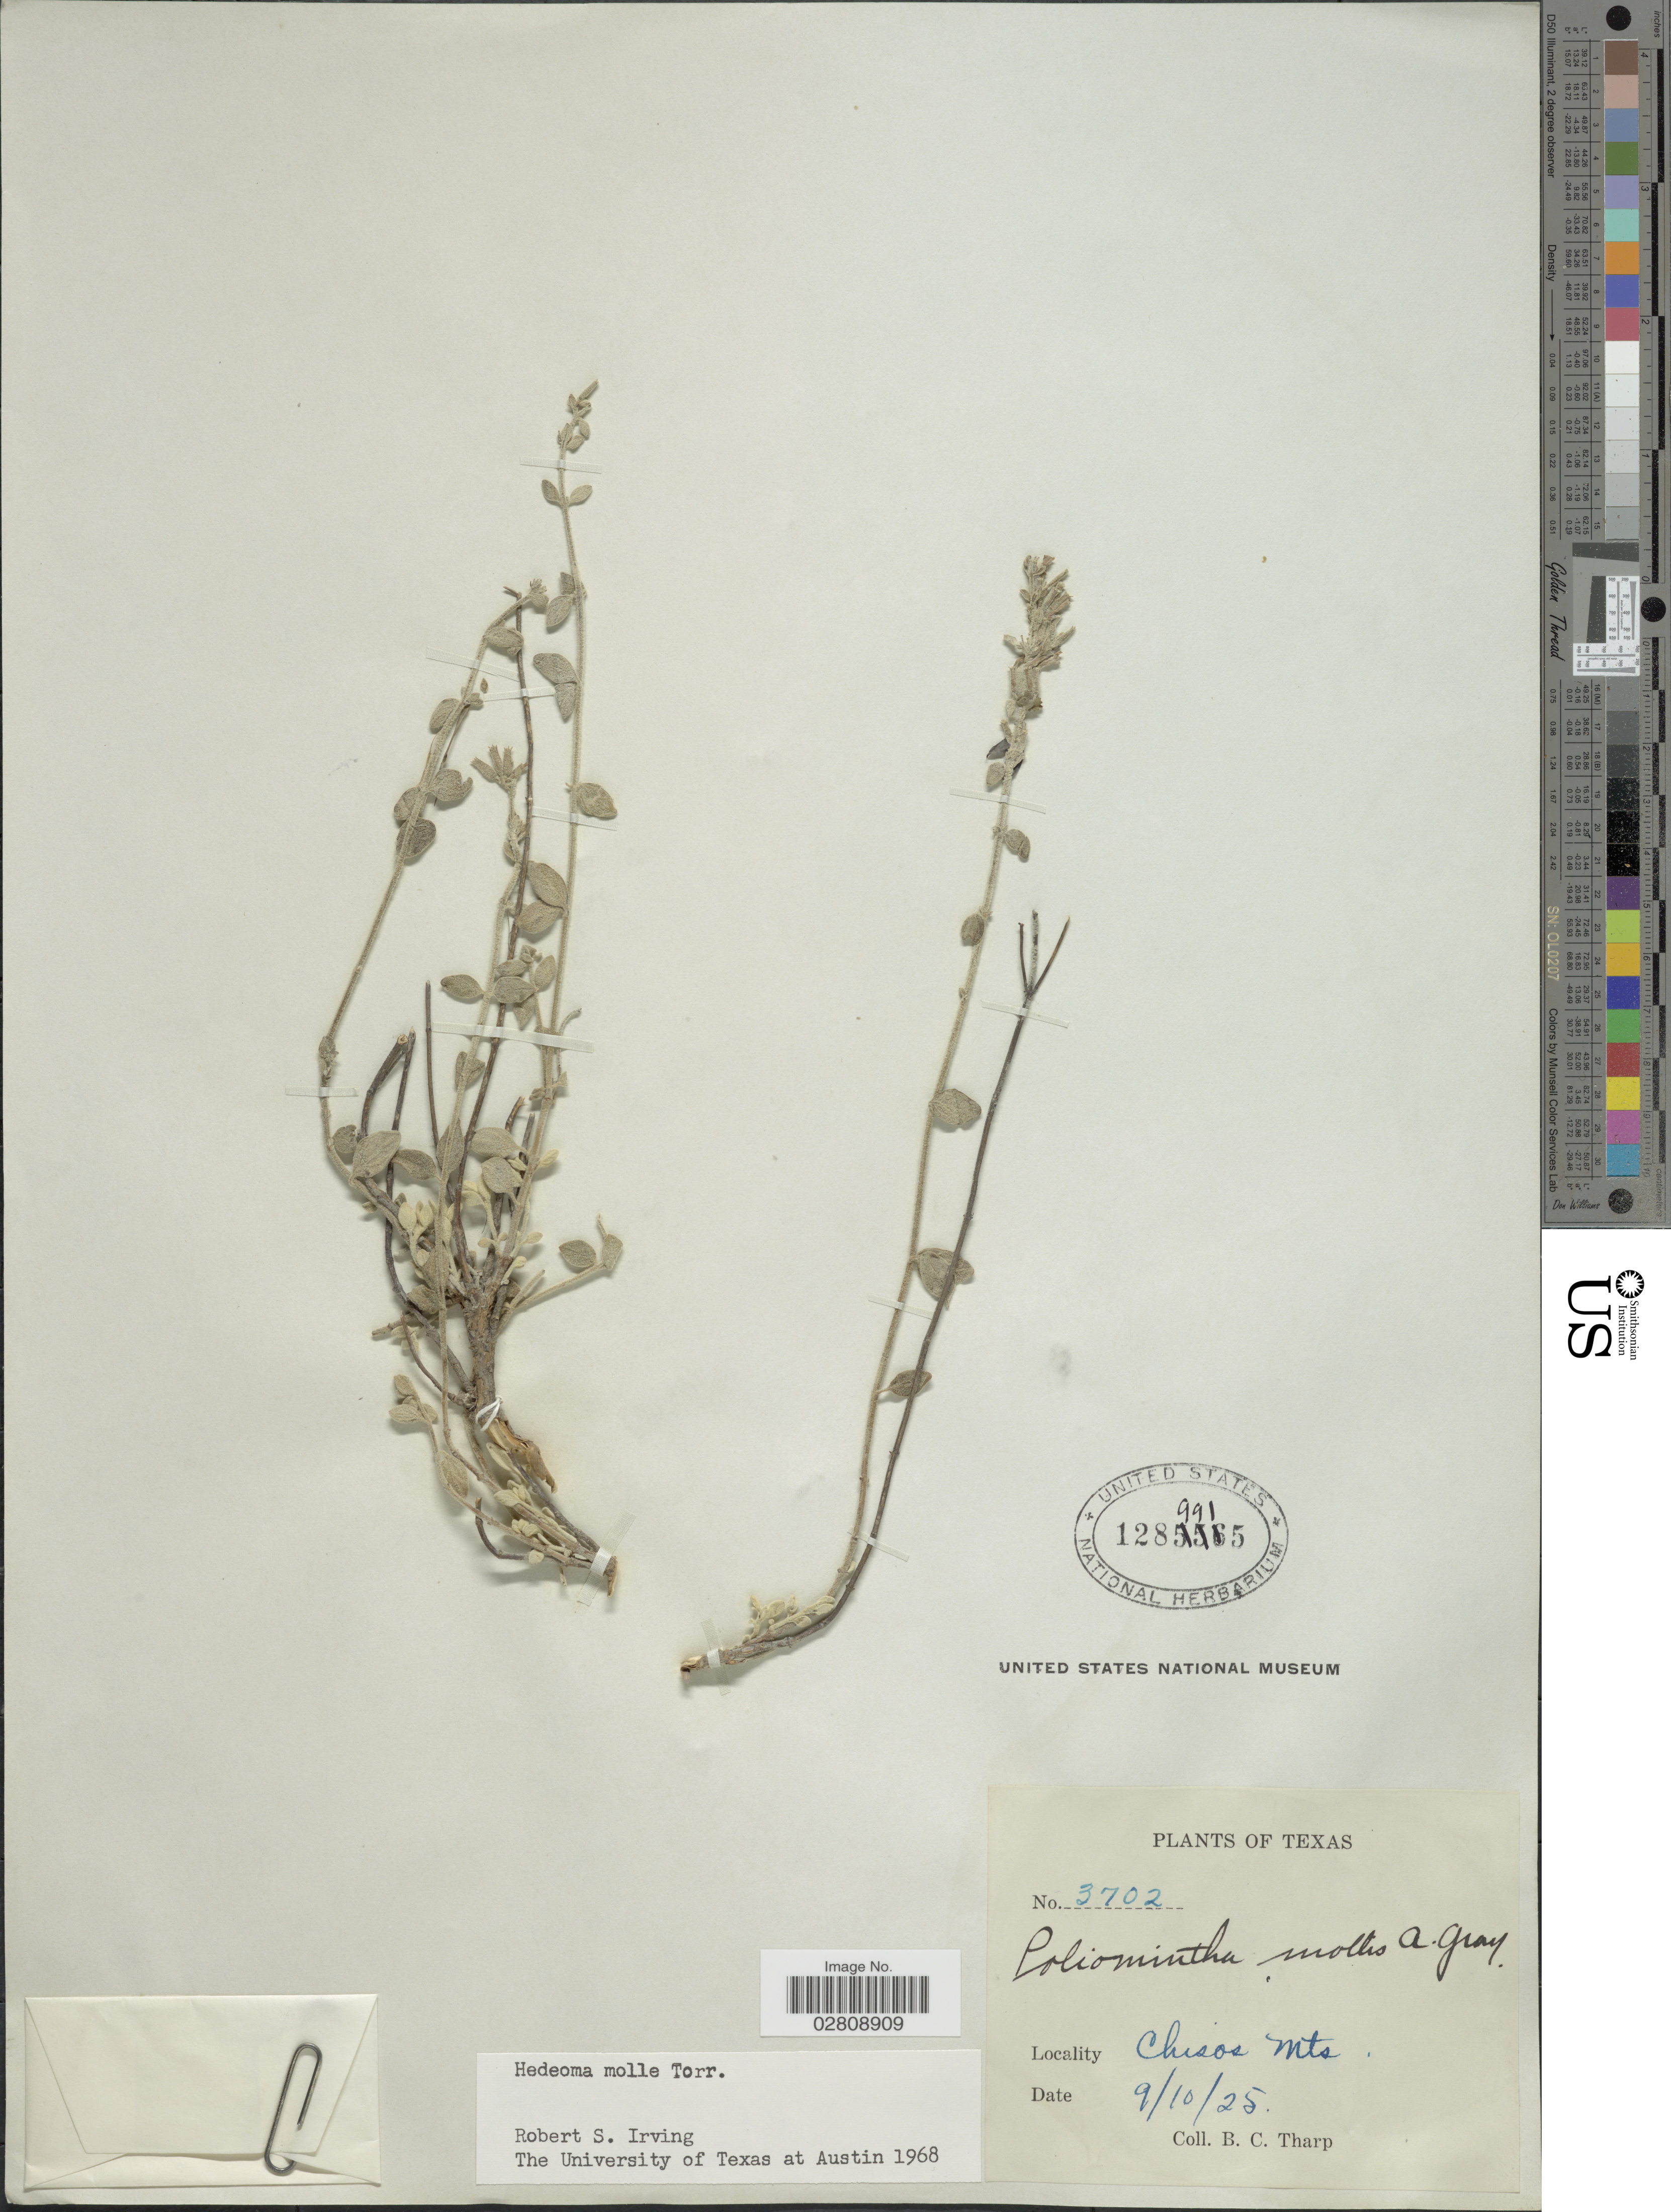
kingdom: Plantae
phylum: Tracheophyta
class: Magnoliopsida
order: Lamiales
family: Lamiaceae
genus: Hedeoma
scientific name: Hedeoma mollis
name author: Torr.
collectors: B. C. Tharp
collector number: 3702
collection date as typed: Transcribed d/m/y: 10/9/25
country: United States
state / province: Texas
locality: Chisos Mts.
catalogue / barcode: US 1289915